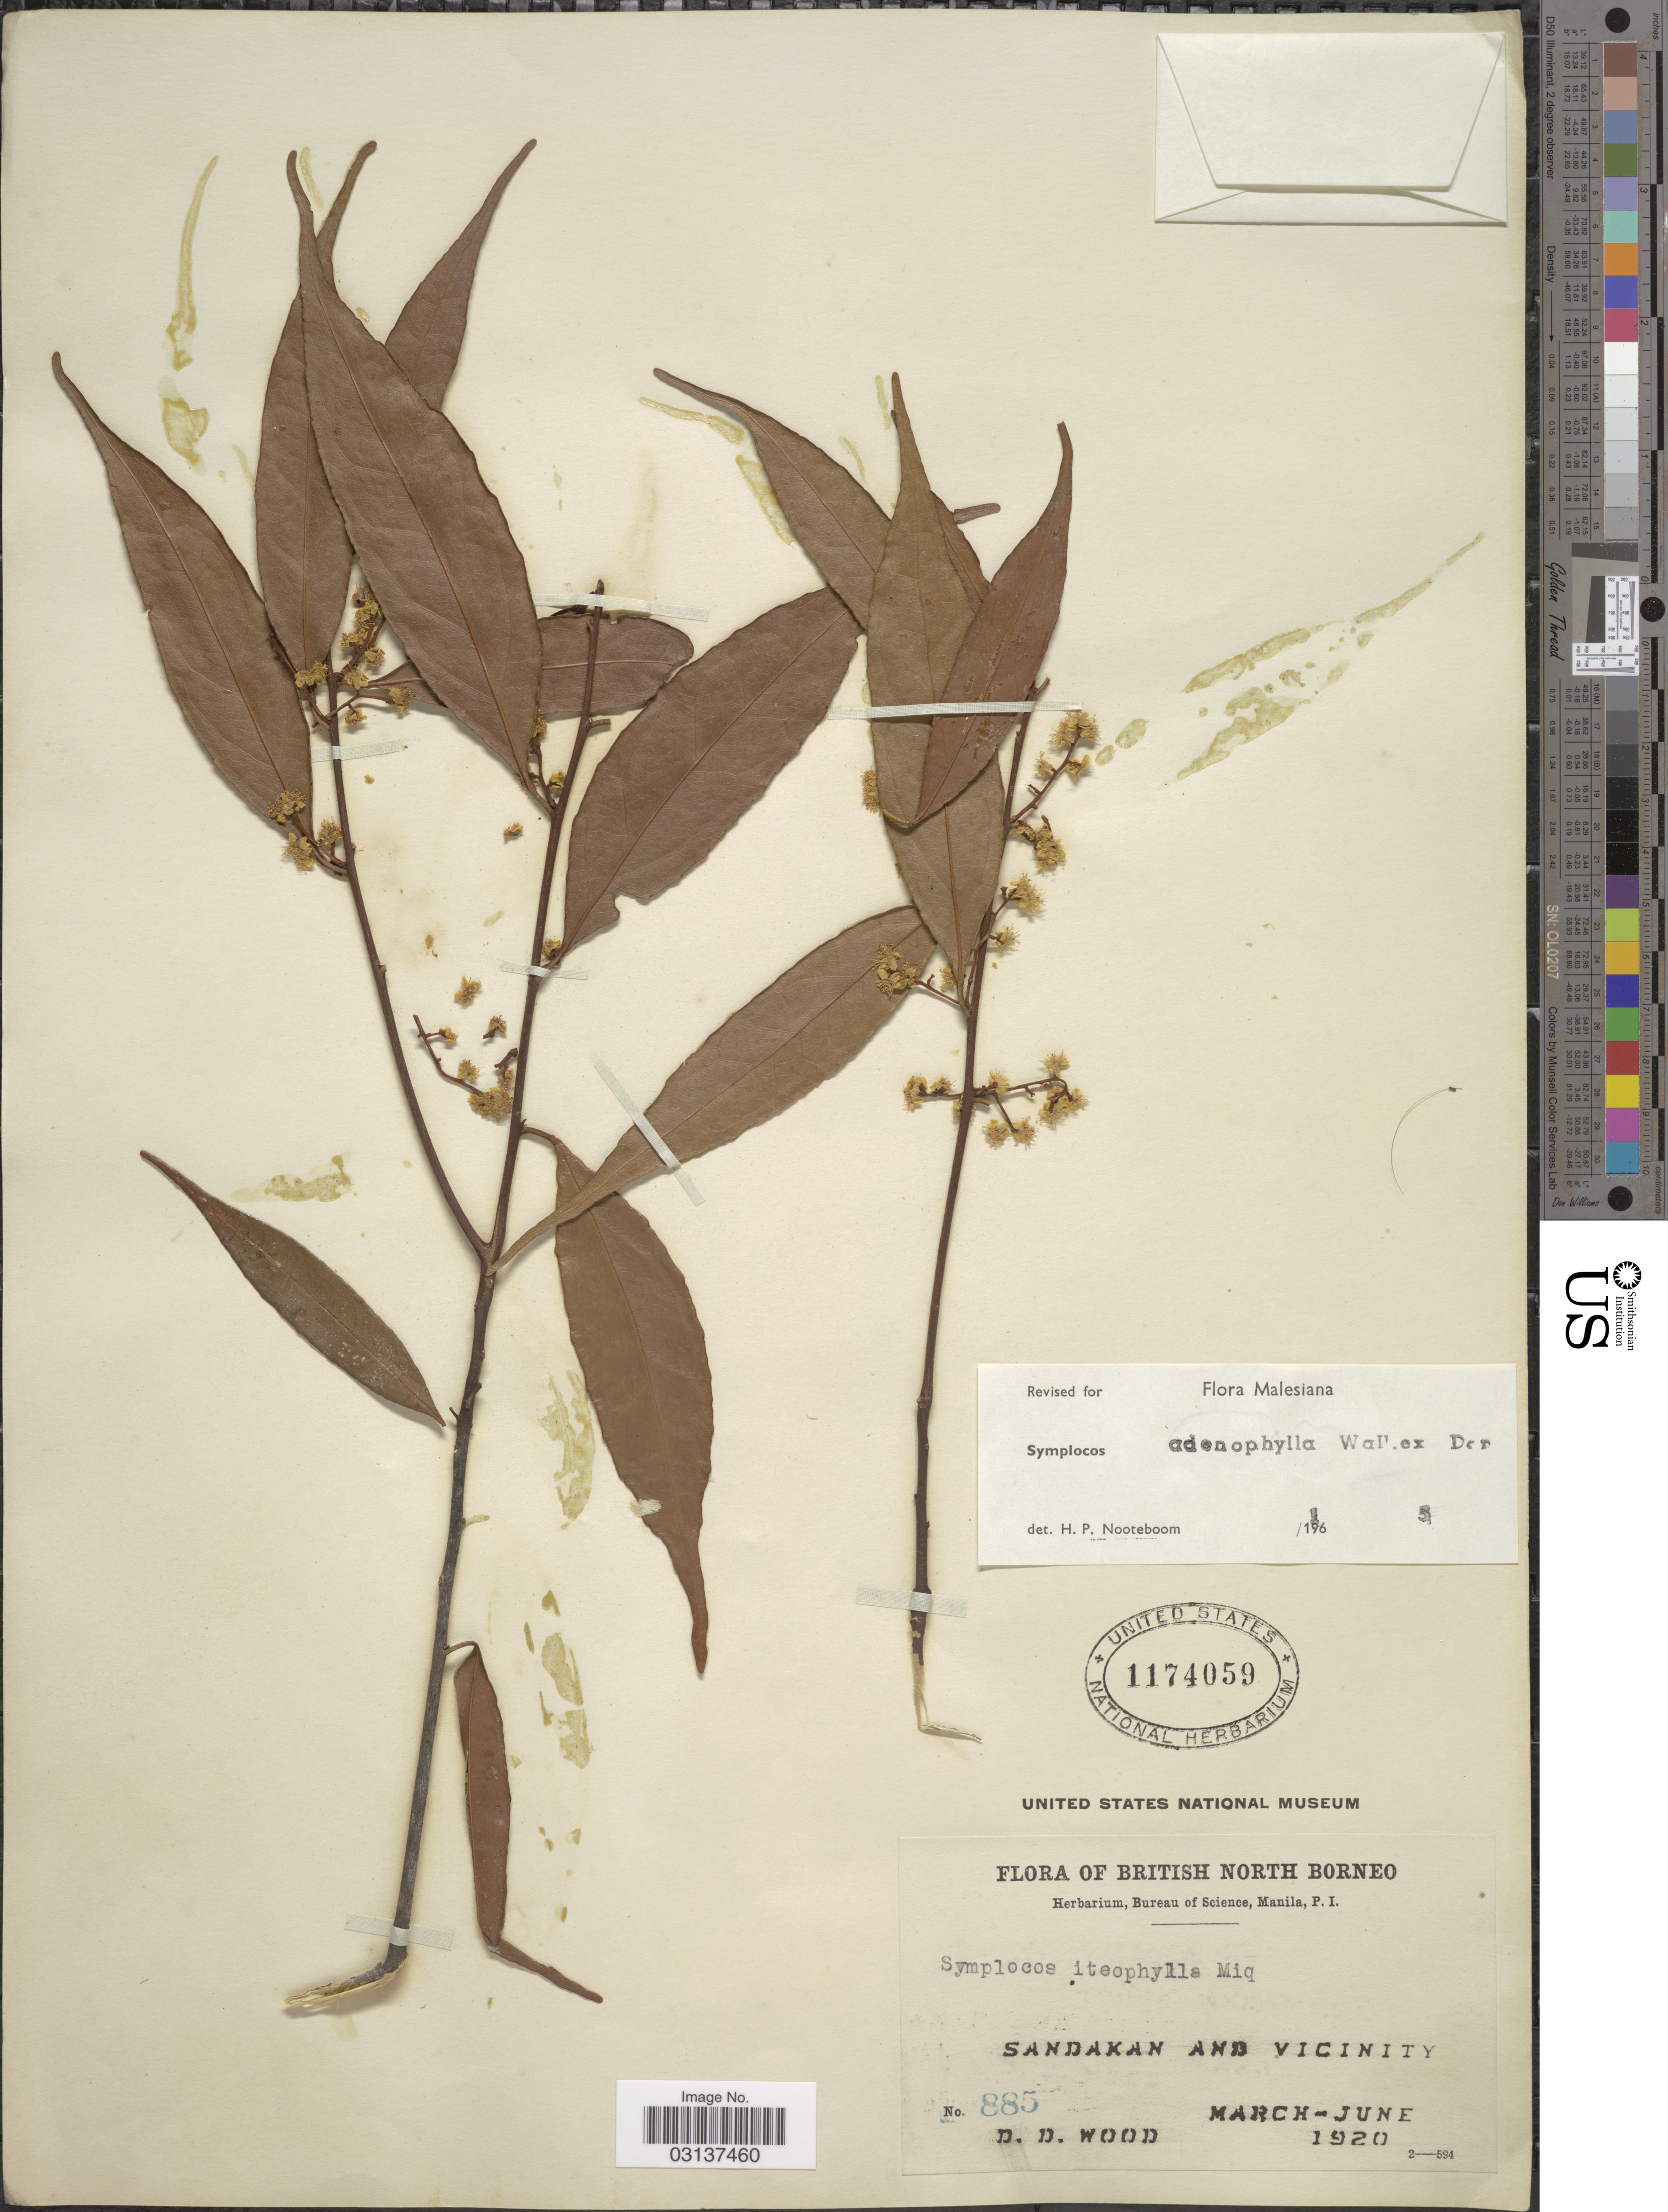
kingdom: Plantae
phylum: Tracheophyta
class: Magnoliopsida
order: Ericales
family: Symplocaceae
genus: Symplocos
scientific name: Symplocos adenophylla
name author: Wall. ex G. Don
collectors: D. Wood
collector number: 885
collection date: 1920-03/1920-06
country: Malaysia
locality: British North Borneo, Sandakan and Vicinity.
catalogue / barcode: US 1174059